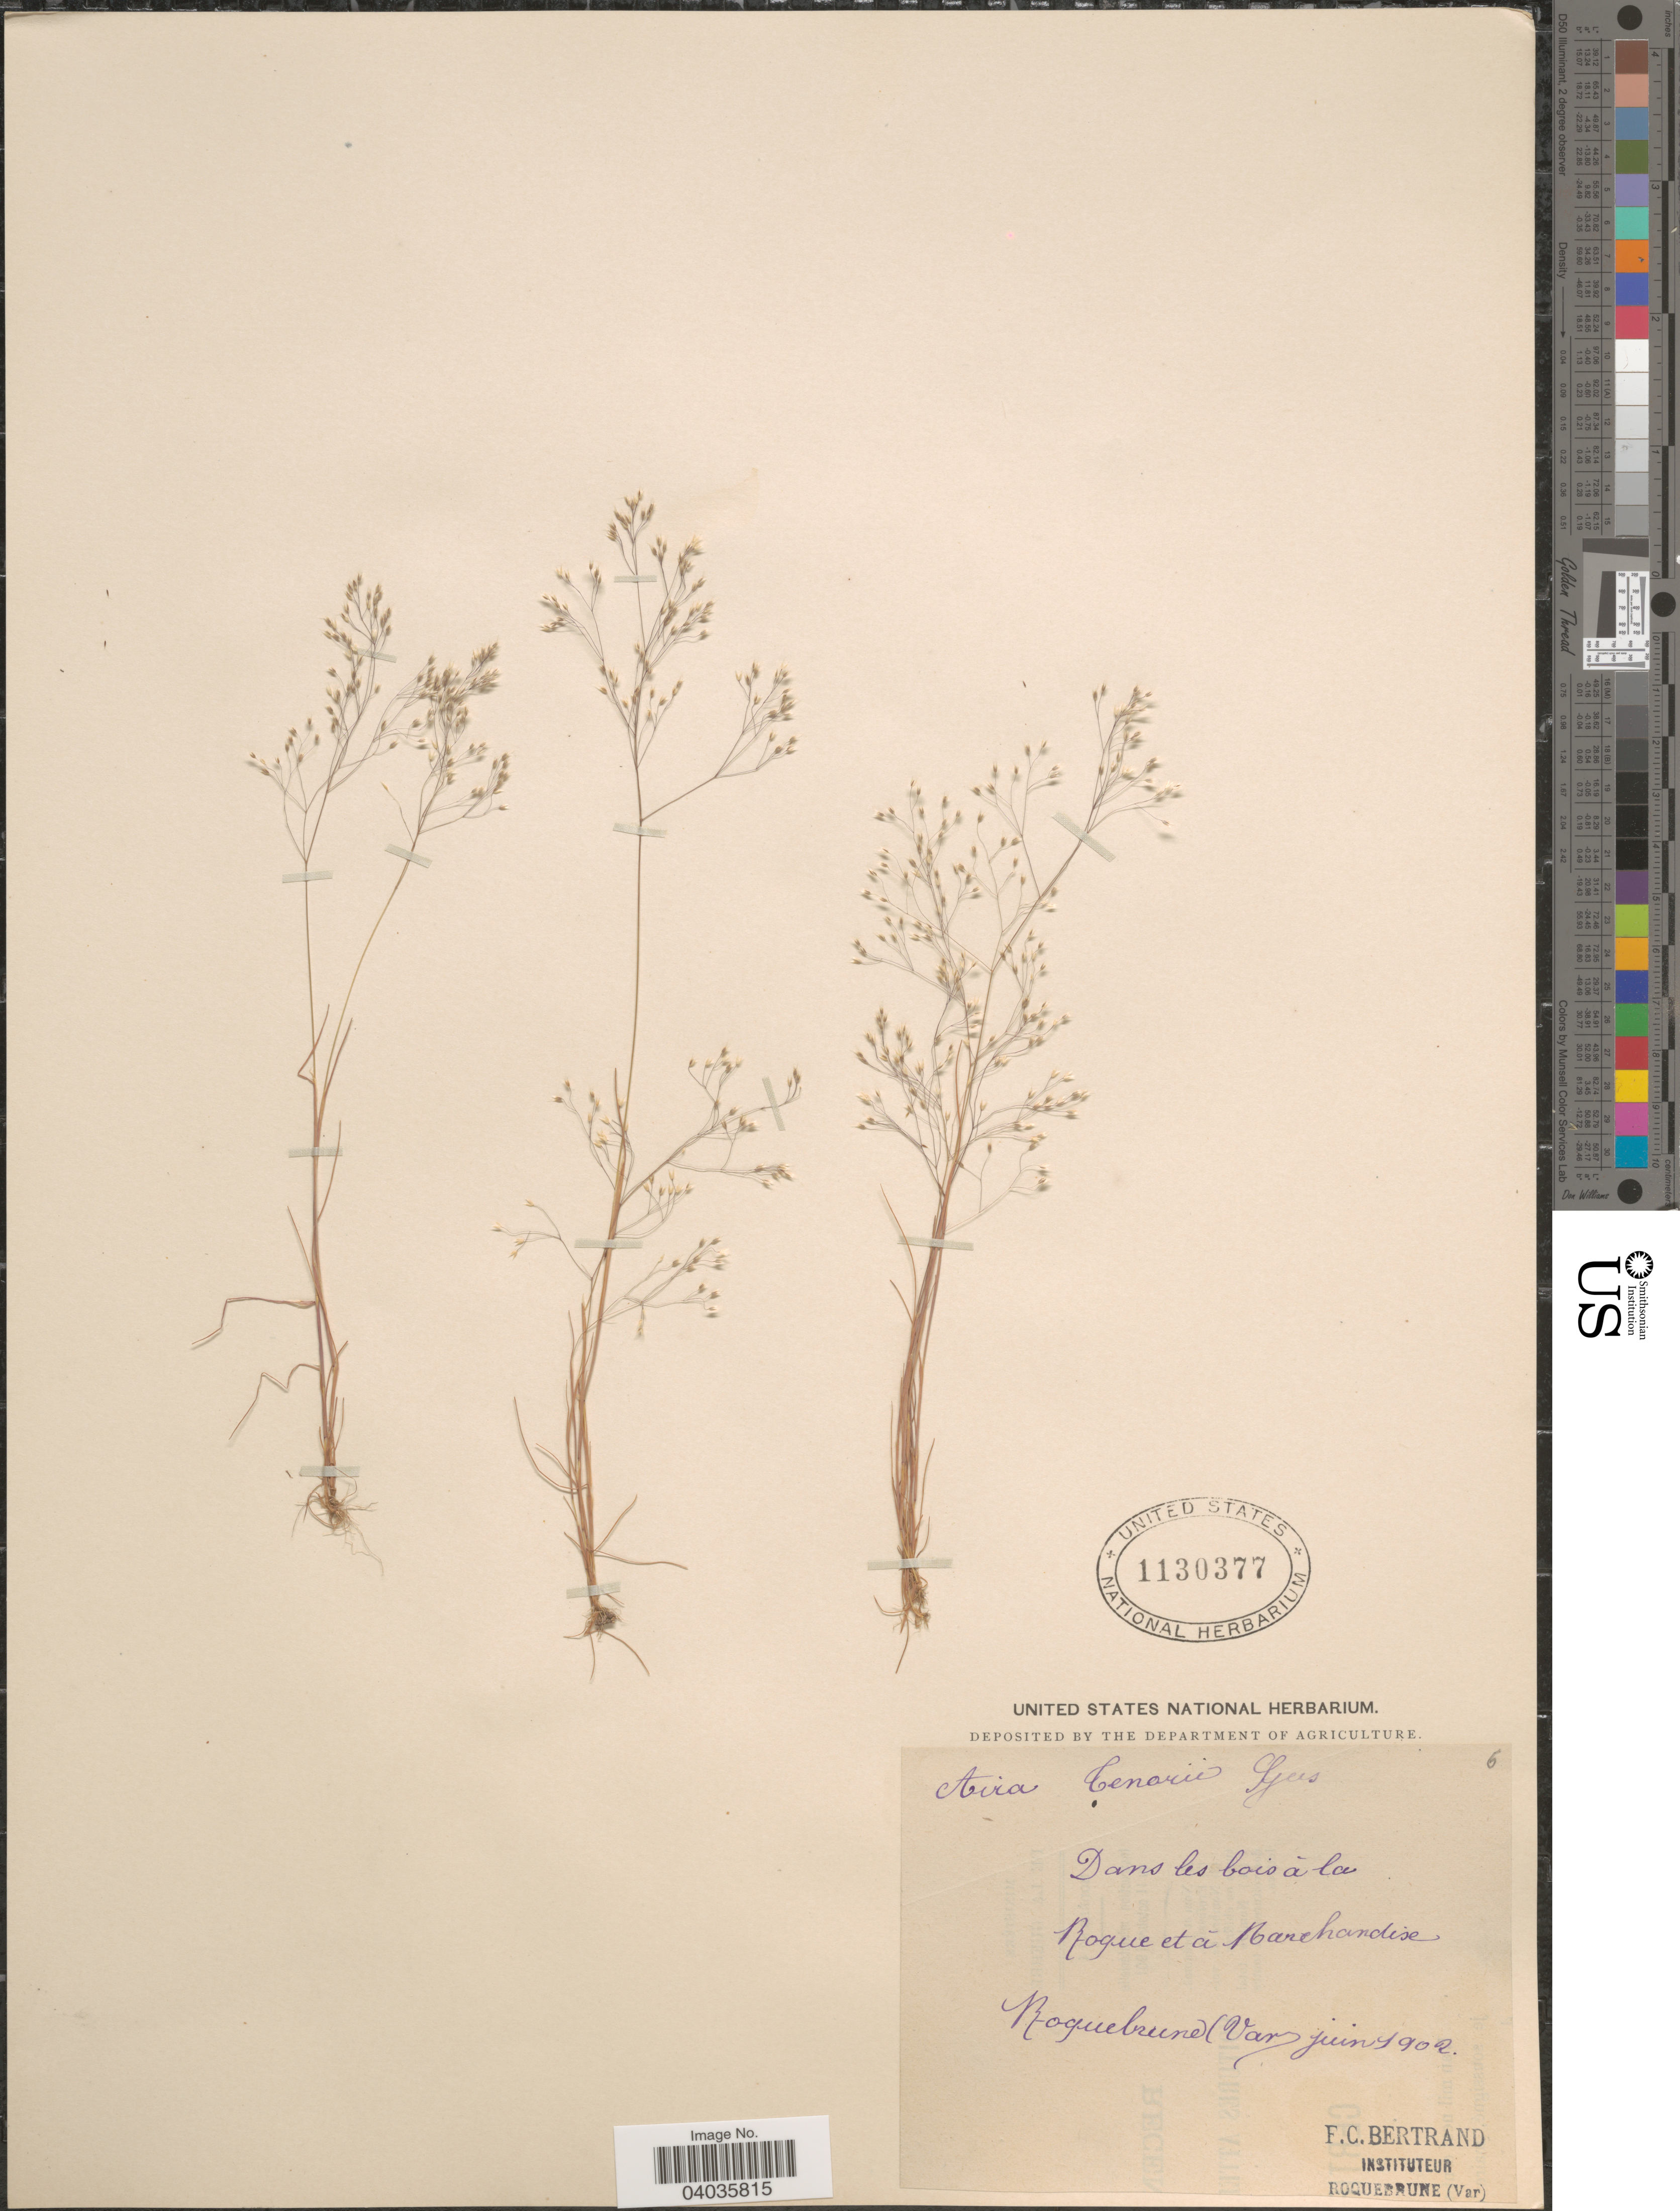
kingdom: Plantae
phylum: Tracheophyta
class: Liliopsida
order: Poales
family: Poaceae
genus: Aira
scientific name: Aira tenorei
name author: Gussone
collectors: F. C. Bertrand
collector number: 6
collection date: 1902-06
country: France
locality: Dans les bois á la Roque et á Marchandise, Roquebrune.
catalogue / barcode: US 1130377